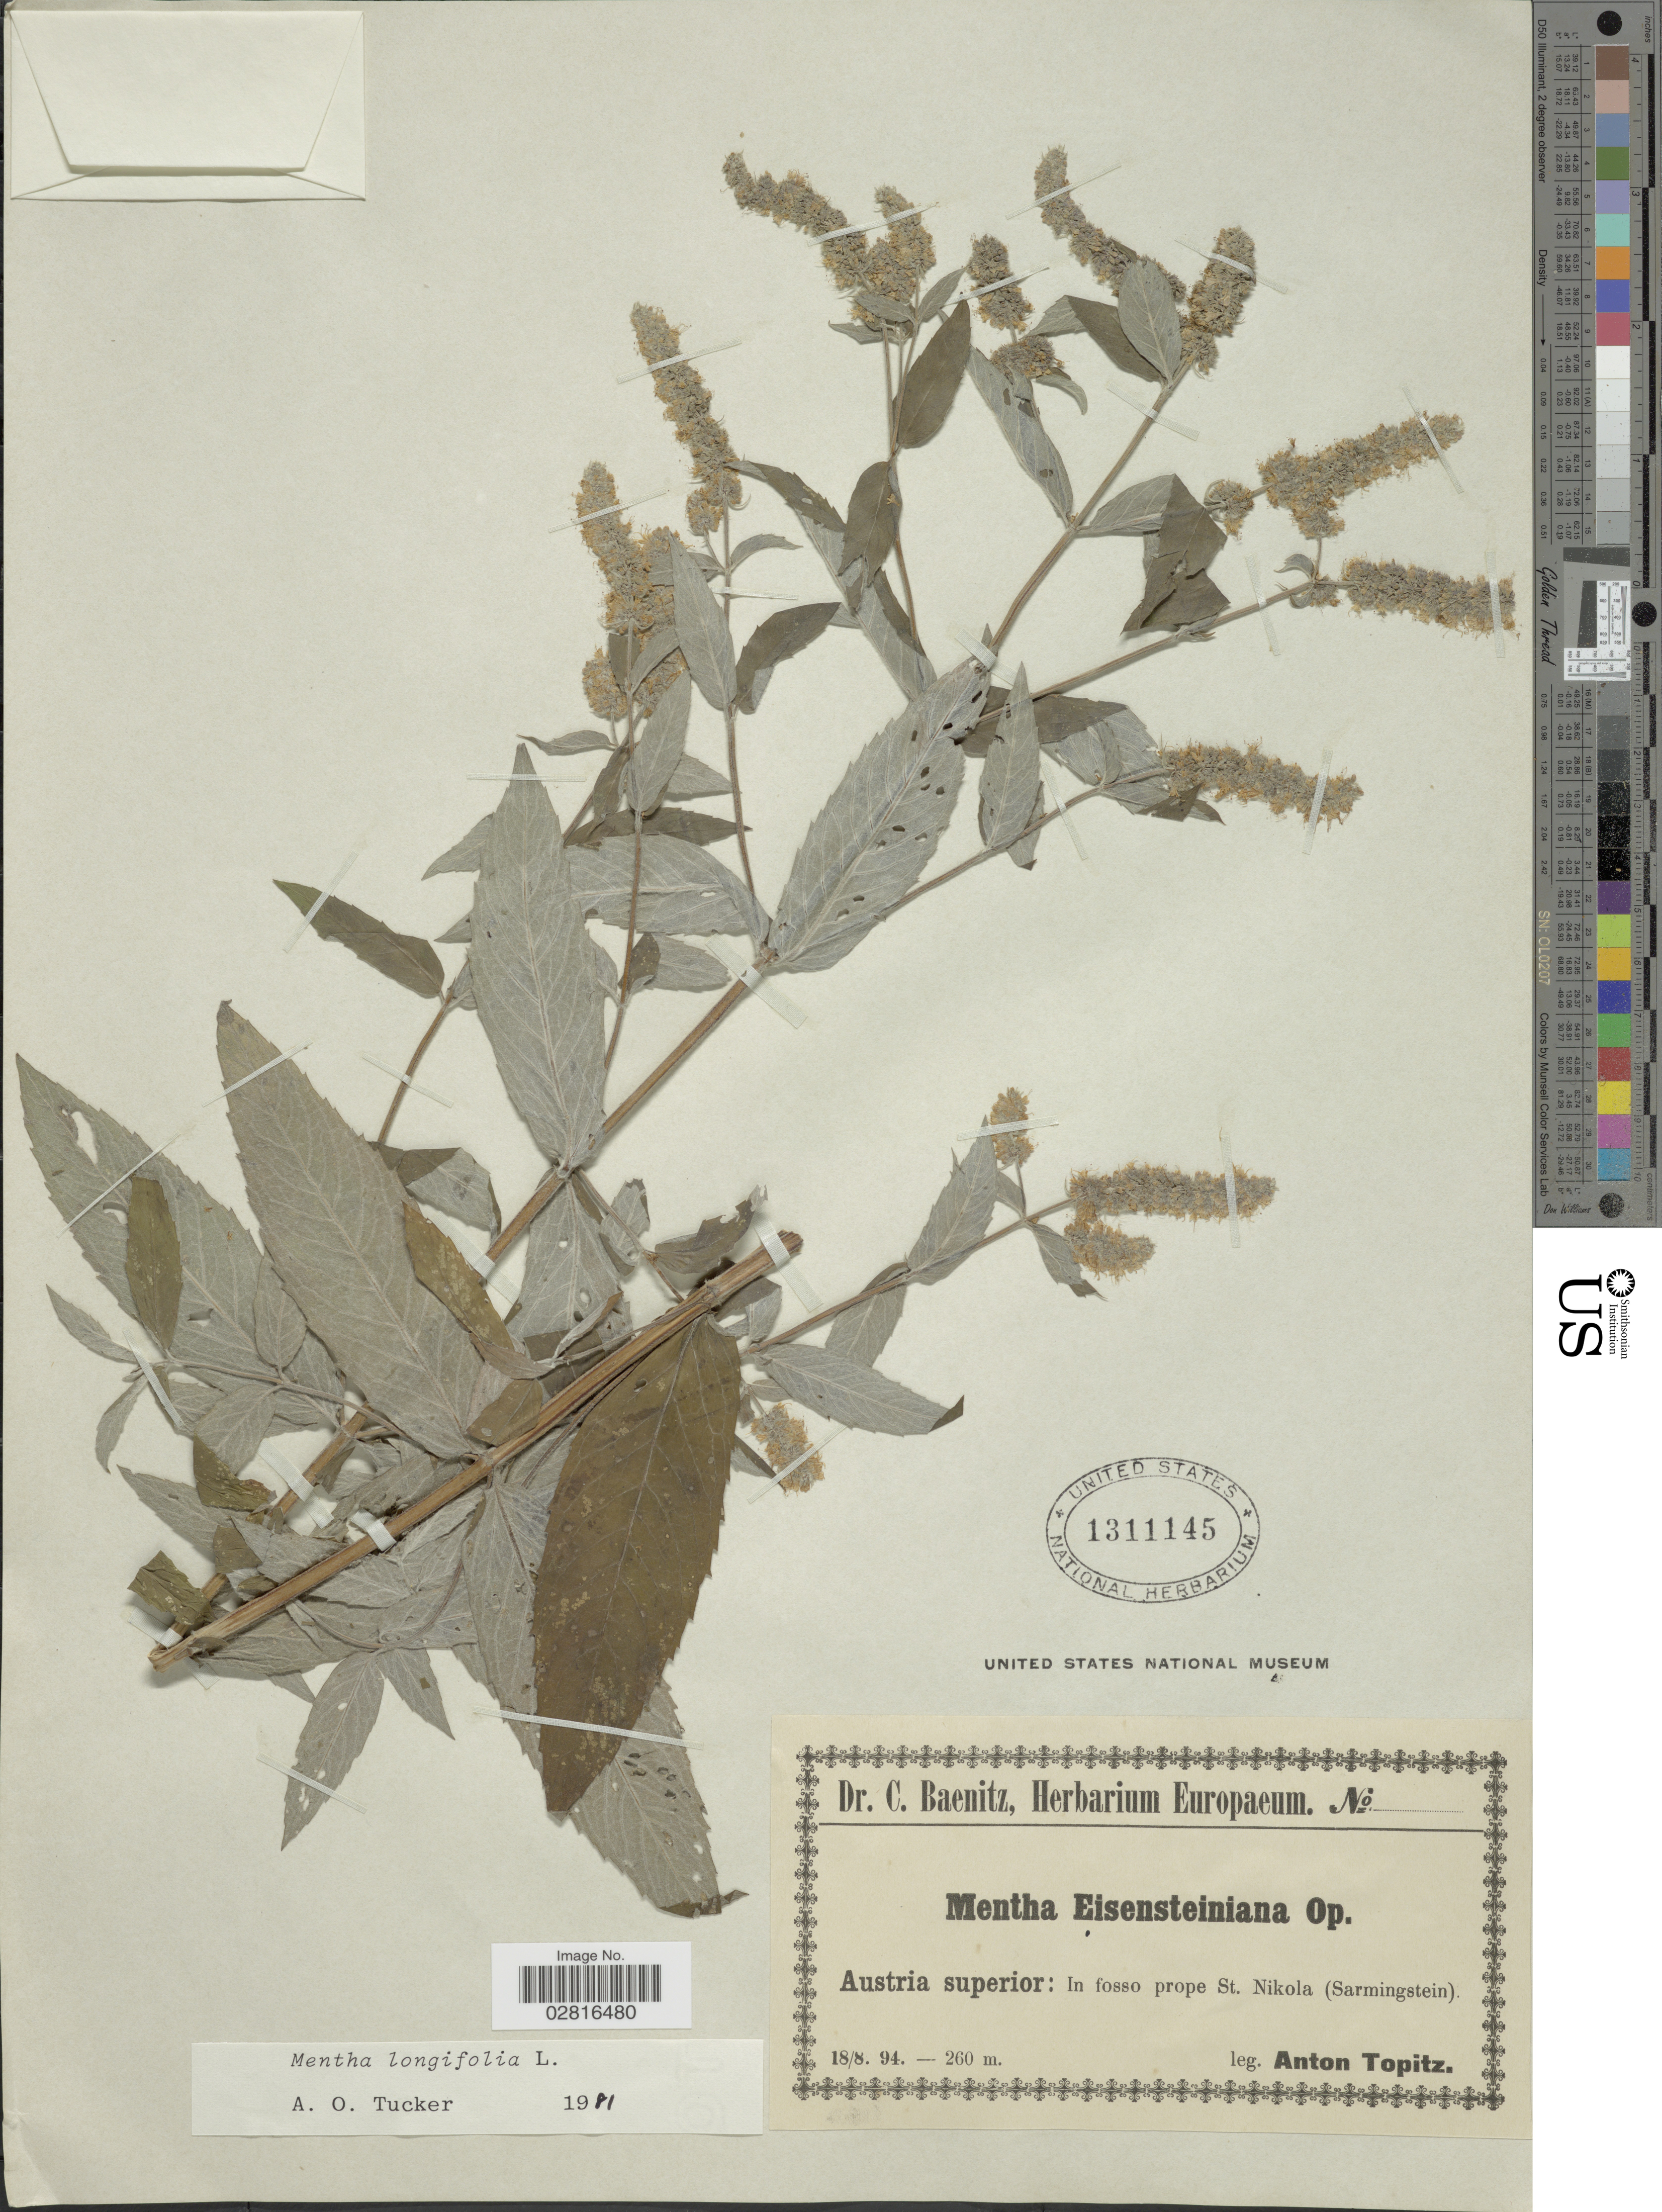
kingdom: Plantae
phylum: Tracheophyta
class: Magnoliopsida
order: Lamiales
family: Lamiaceae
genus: Mentha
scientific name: Mentha longifolia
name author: (L.) L.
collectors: A. Topitz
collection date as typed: Transcribed d/m/y: 18/8/94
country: Austria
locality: Austria superior: In fosso prope St. Nikola (Sarmingstein).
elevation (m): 260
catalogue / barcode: US 1311145